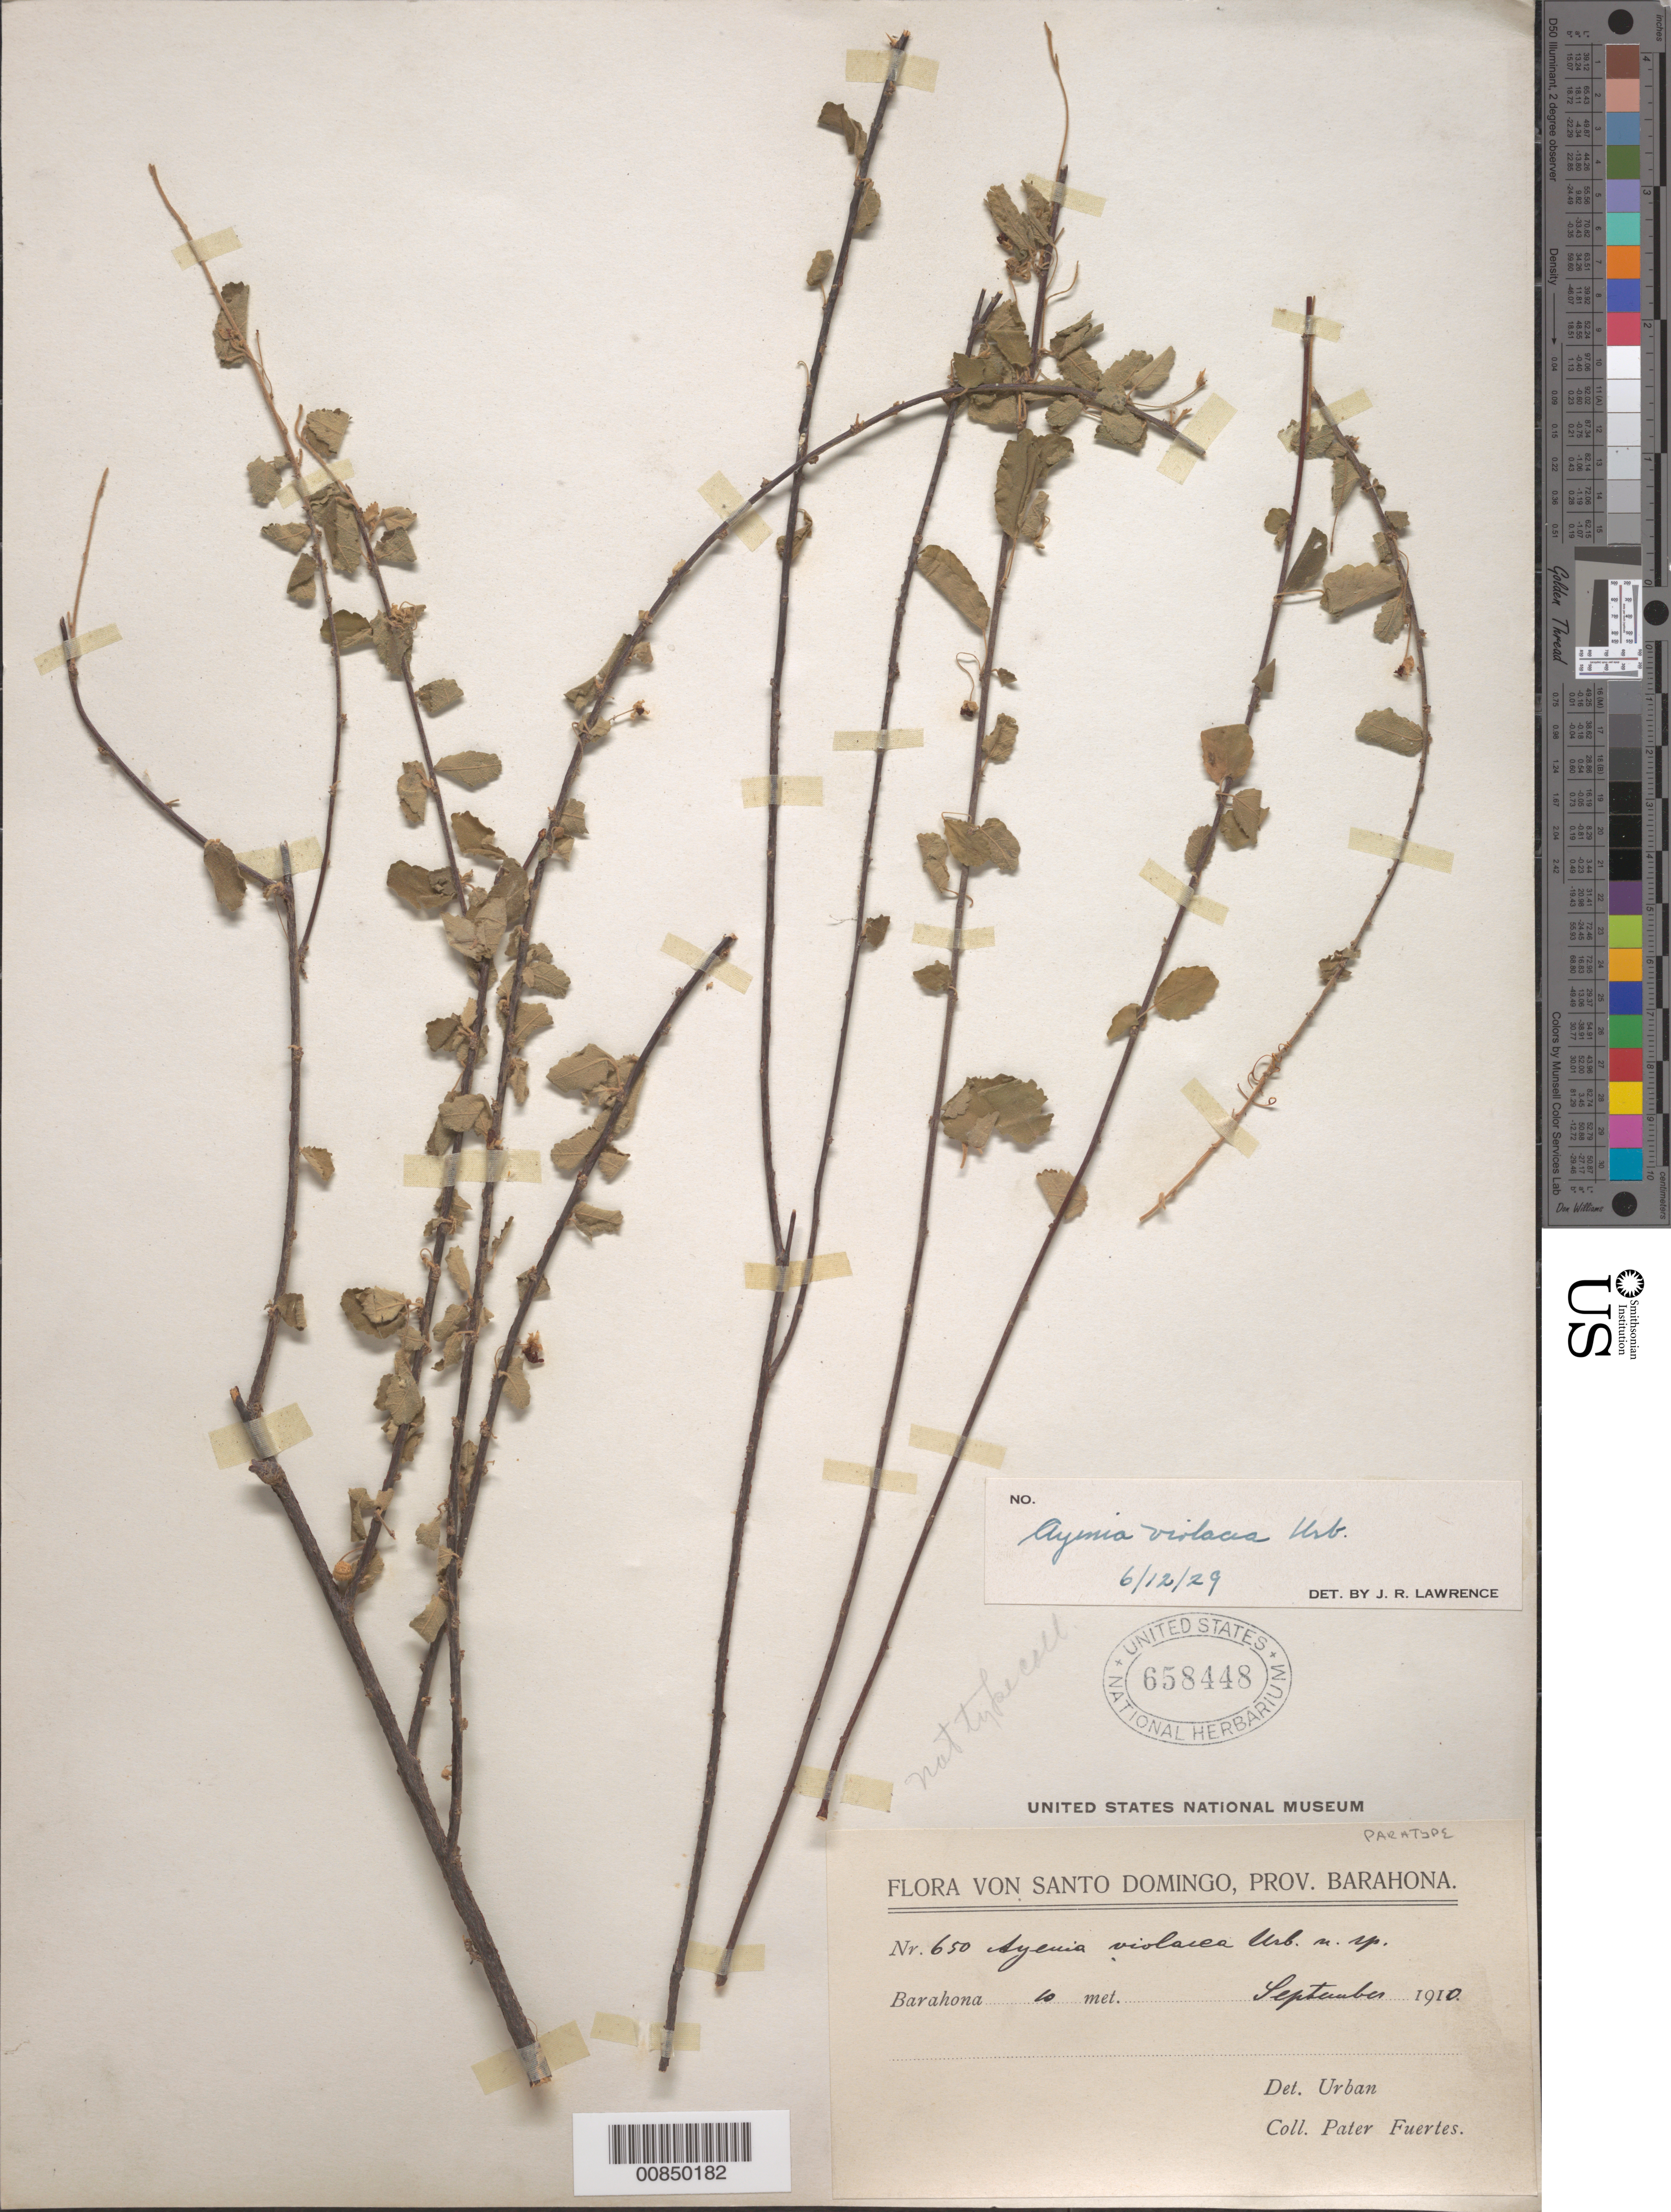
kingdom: Plantae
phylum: Tracheophyta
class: Magnoliopsida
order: Malvales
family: Malvaceae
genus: Ayenia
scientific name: Ayenia violacea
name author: Urb.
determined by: Lawrence, J. R.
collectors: M. D. Fuertes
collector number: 650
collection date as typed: Sep 1910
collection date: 1910-09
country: Dominican Republic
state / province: Barahona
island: Hispaniola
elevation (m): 10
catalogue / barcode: US 658448